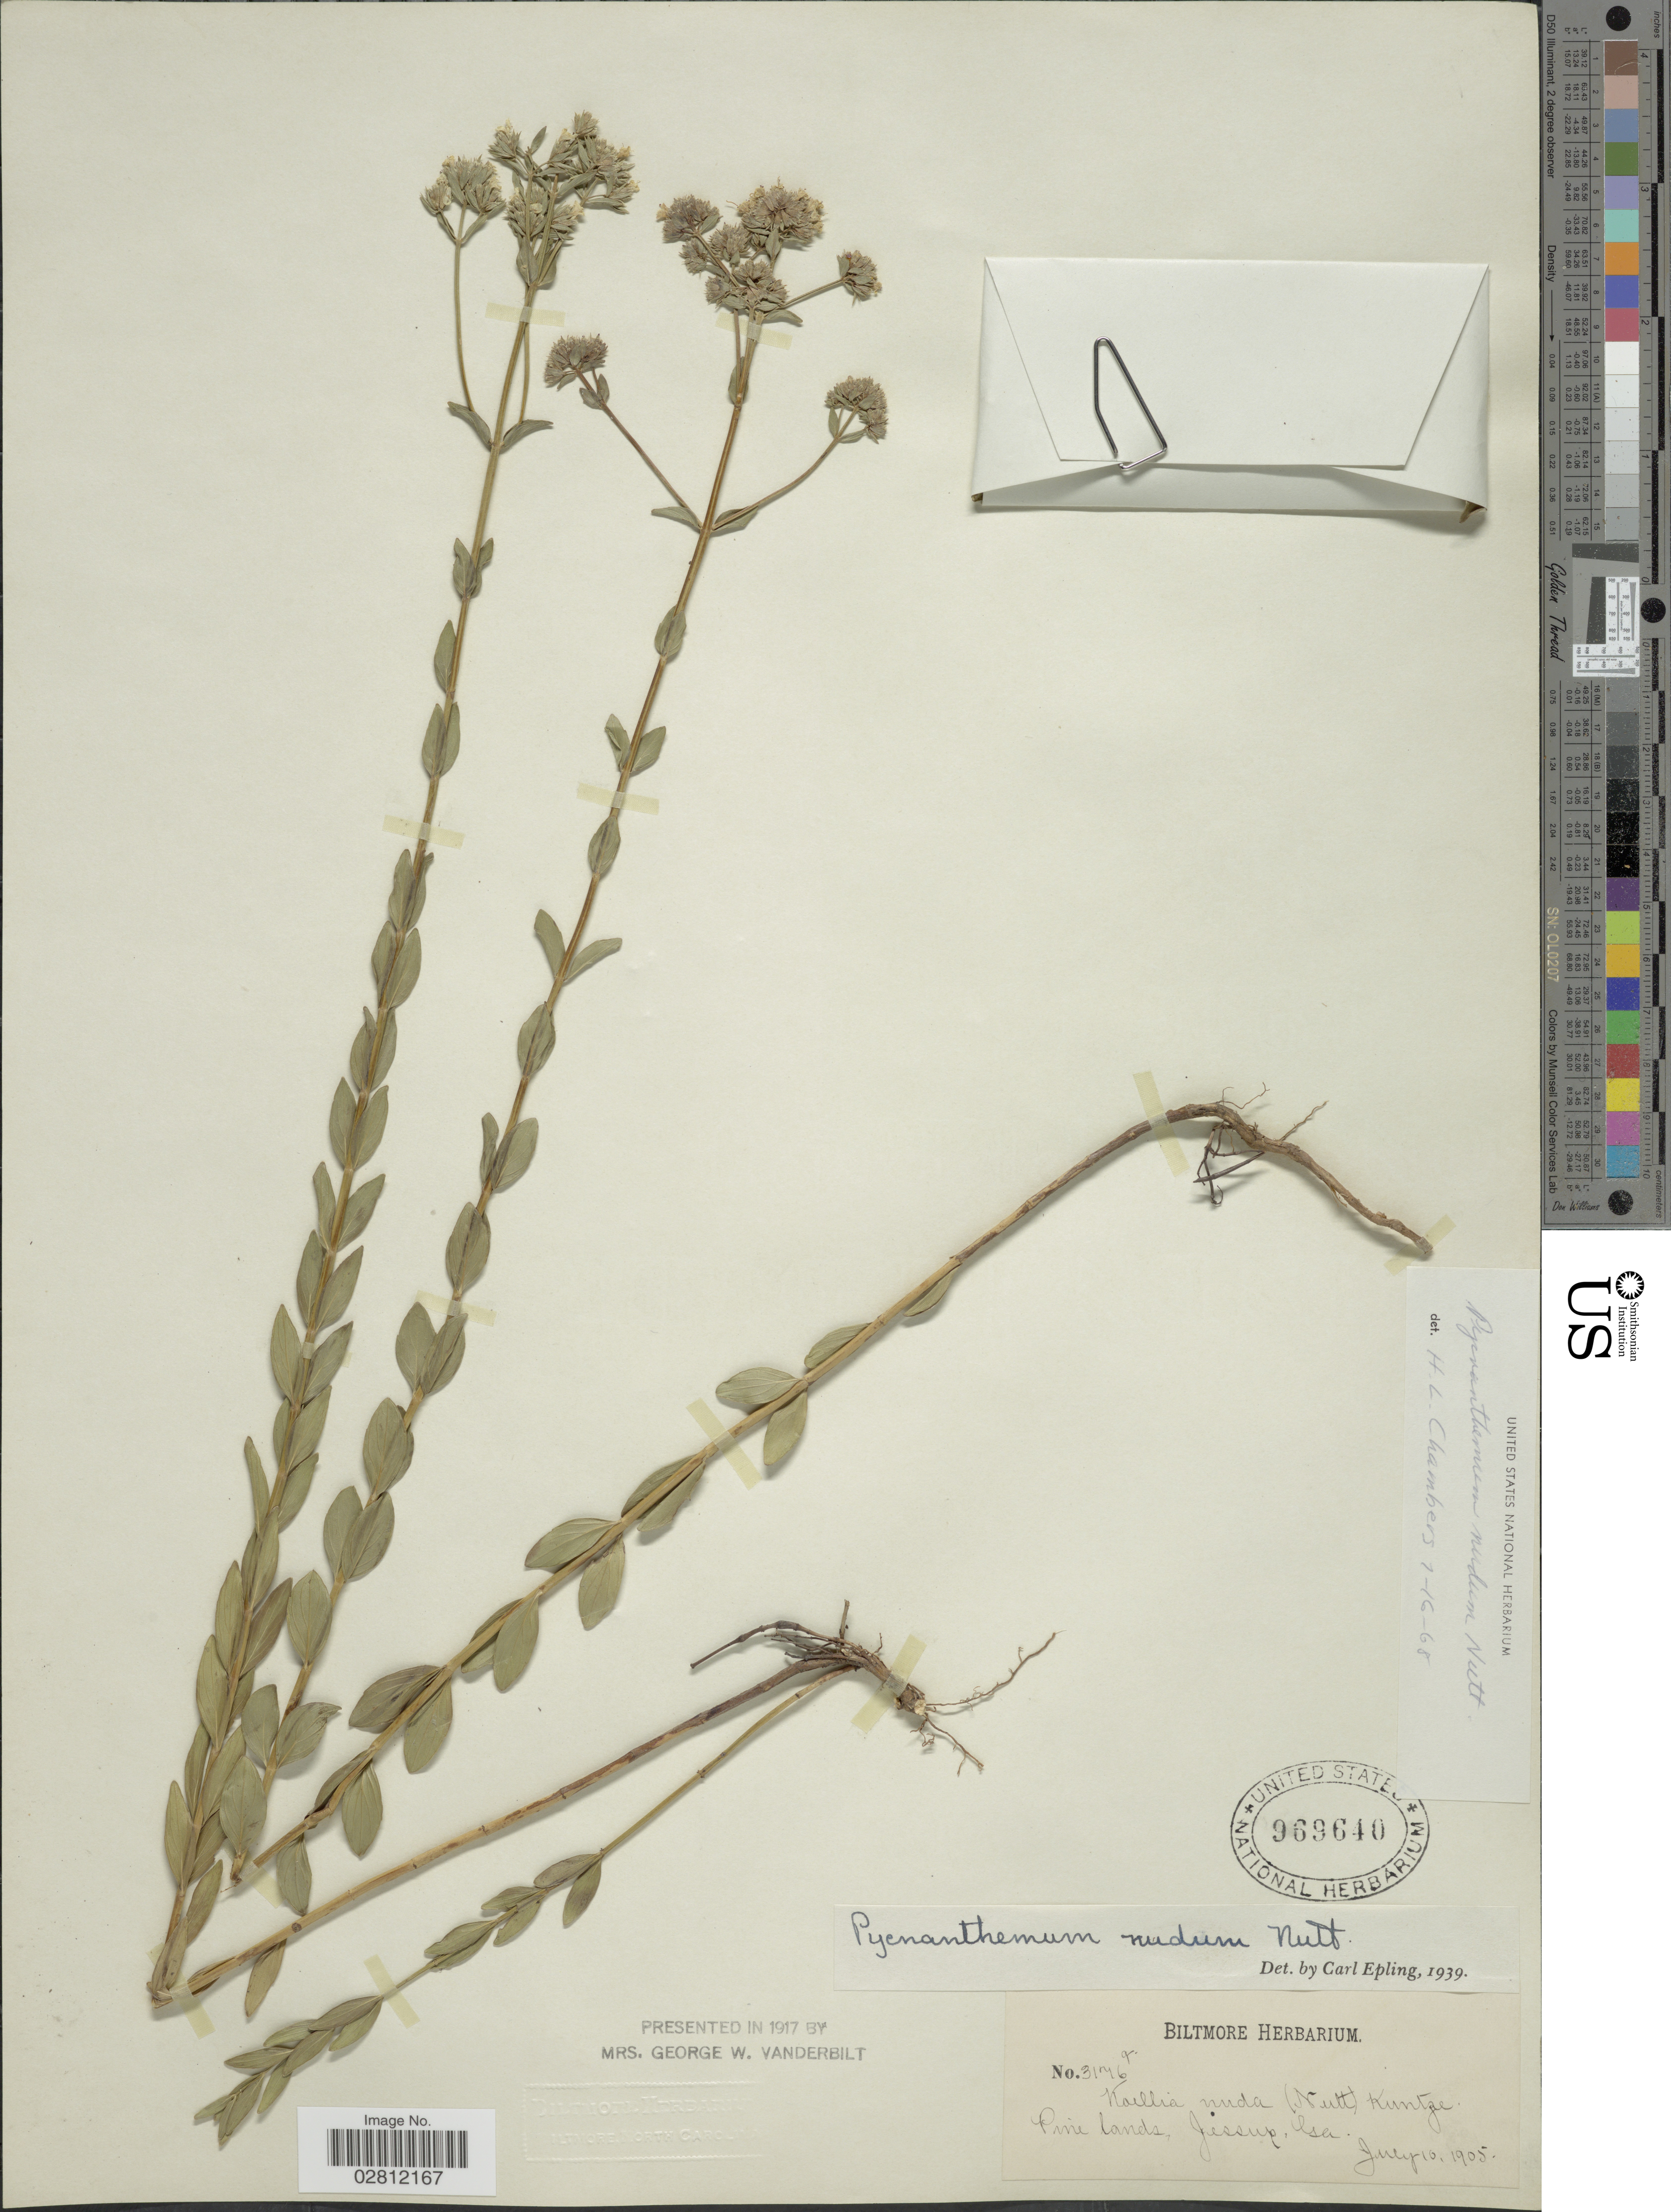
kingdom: Plantae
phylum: Tracheophyta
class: Magnoliopsida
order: Lamiales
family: Lamiaceae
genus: Pycnanthemum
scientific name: Pycnanthemum nudum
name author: Nutt.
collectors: ex herb. Biltmore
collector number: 3176f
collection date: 1905-07-10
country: United States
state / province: Georgia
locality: Pine lands, Jessup.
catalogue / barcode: US 969640